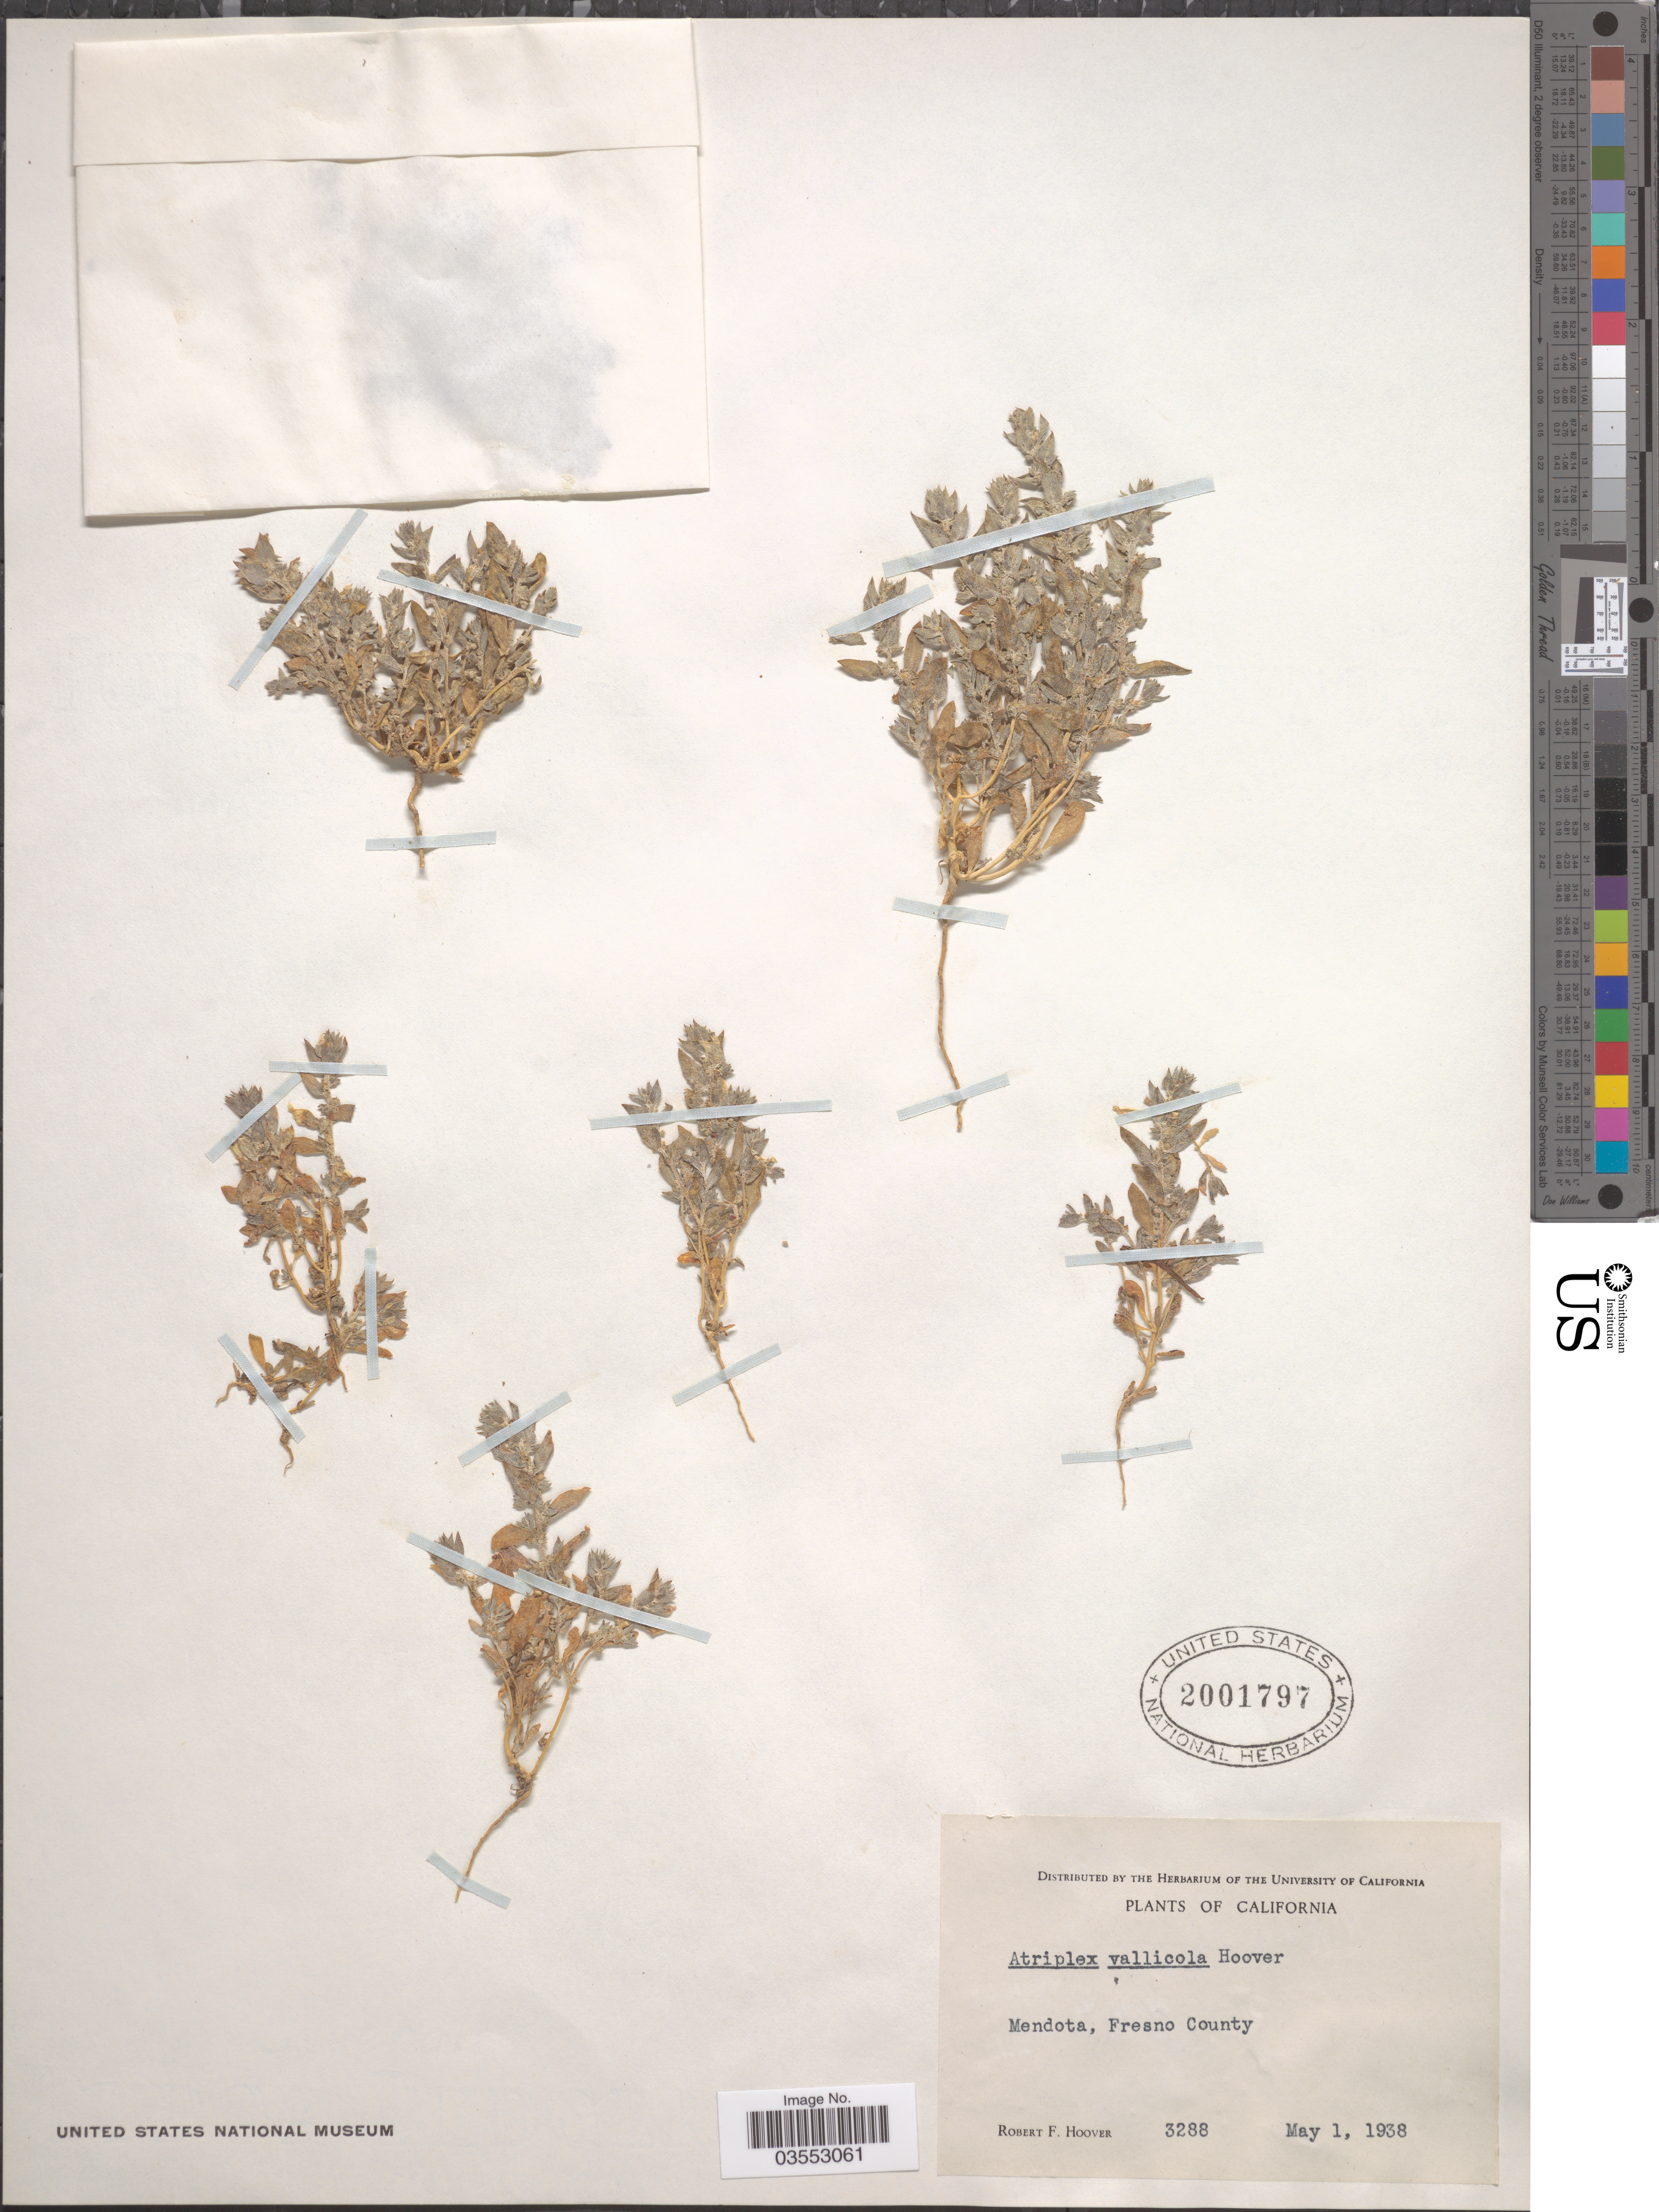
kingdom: Plantae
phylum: Tracheophyta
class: Magnoliopsida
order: Caryophyllales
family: Amaranthaceae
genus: Atriplex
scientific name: Atriplex vallicola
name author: Hoover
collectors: R. F. Hoover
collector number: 3288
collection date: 1938-05-01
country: United States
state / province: California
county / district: Fresno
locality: Mendota, Fresno County.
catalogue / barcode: US 2001797